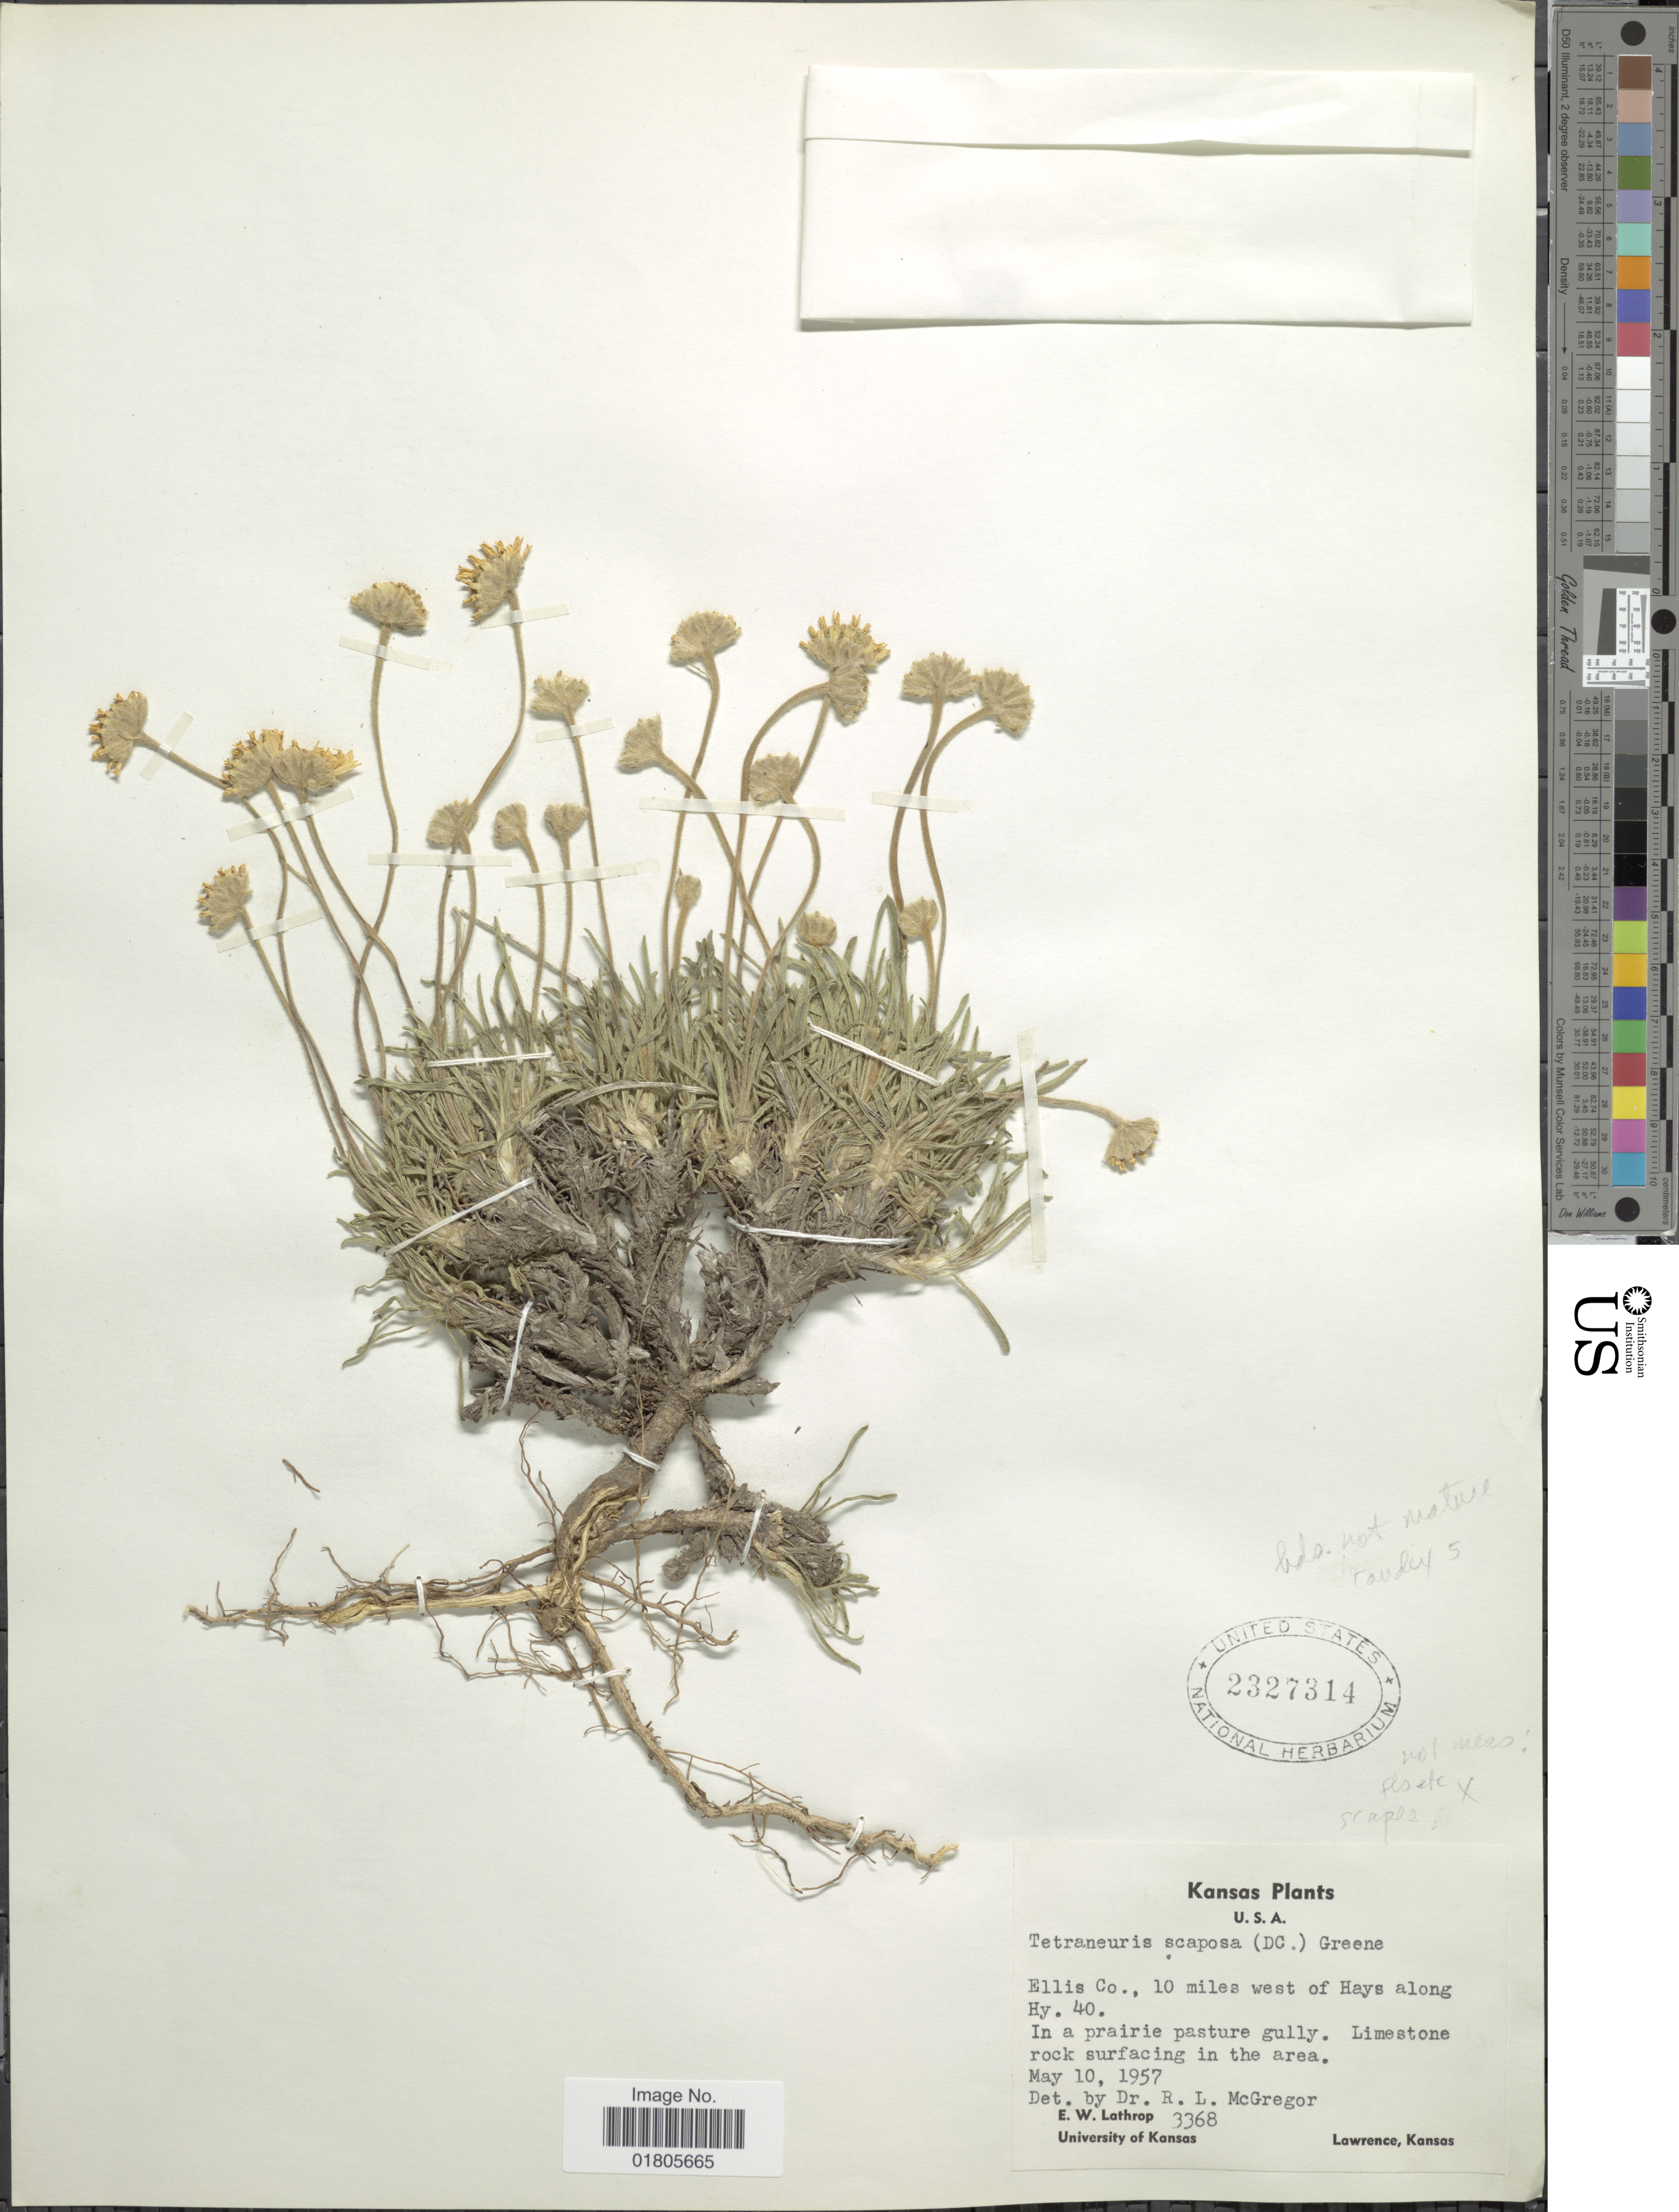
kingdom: Plantae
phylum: Tracheophyta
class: Magnoliopsida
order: Asterales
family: Asteraceae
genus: Actinea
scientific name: Actinea scaposa var. linearis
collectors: E. W. Lathrop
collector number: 3368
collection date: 1957-05-10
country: United States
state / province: Kansas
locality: Ellis Co., 10 miles west of Hays along Hy. 40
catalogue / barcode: US 2327314